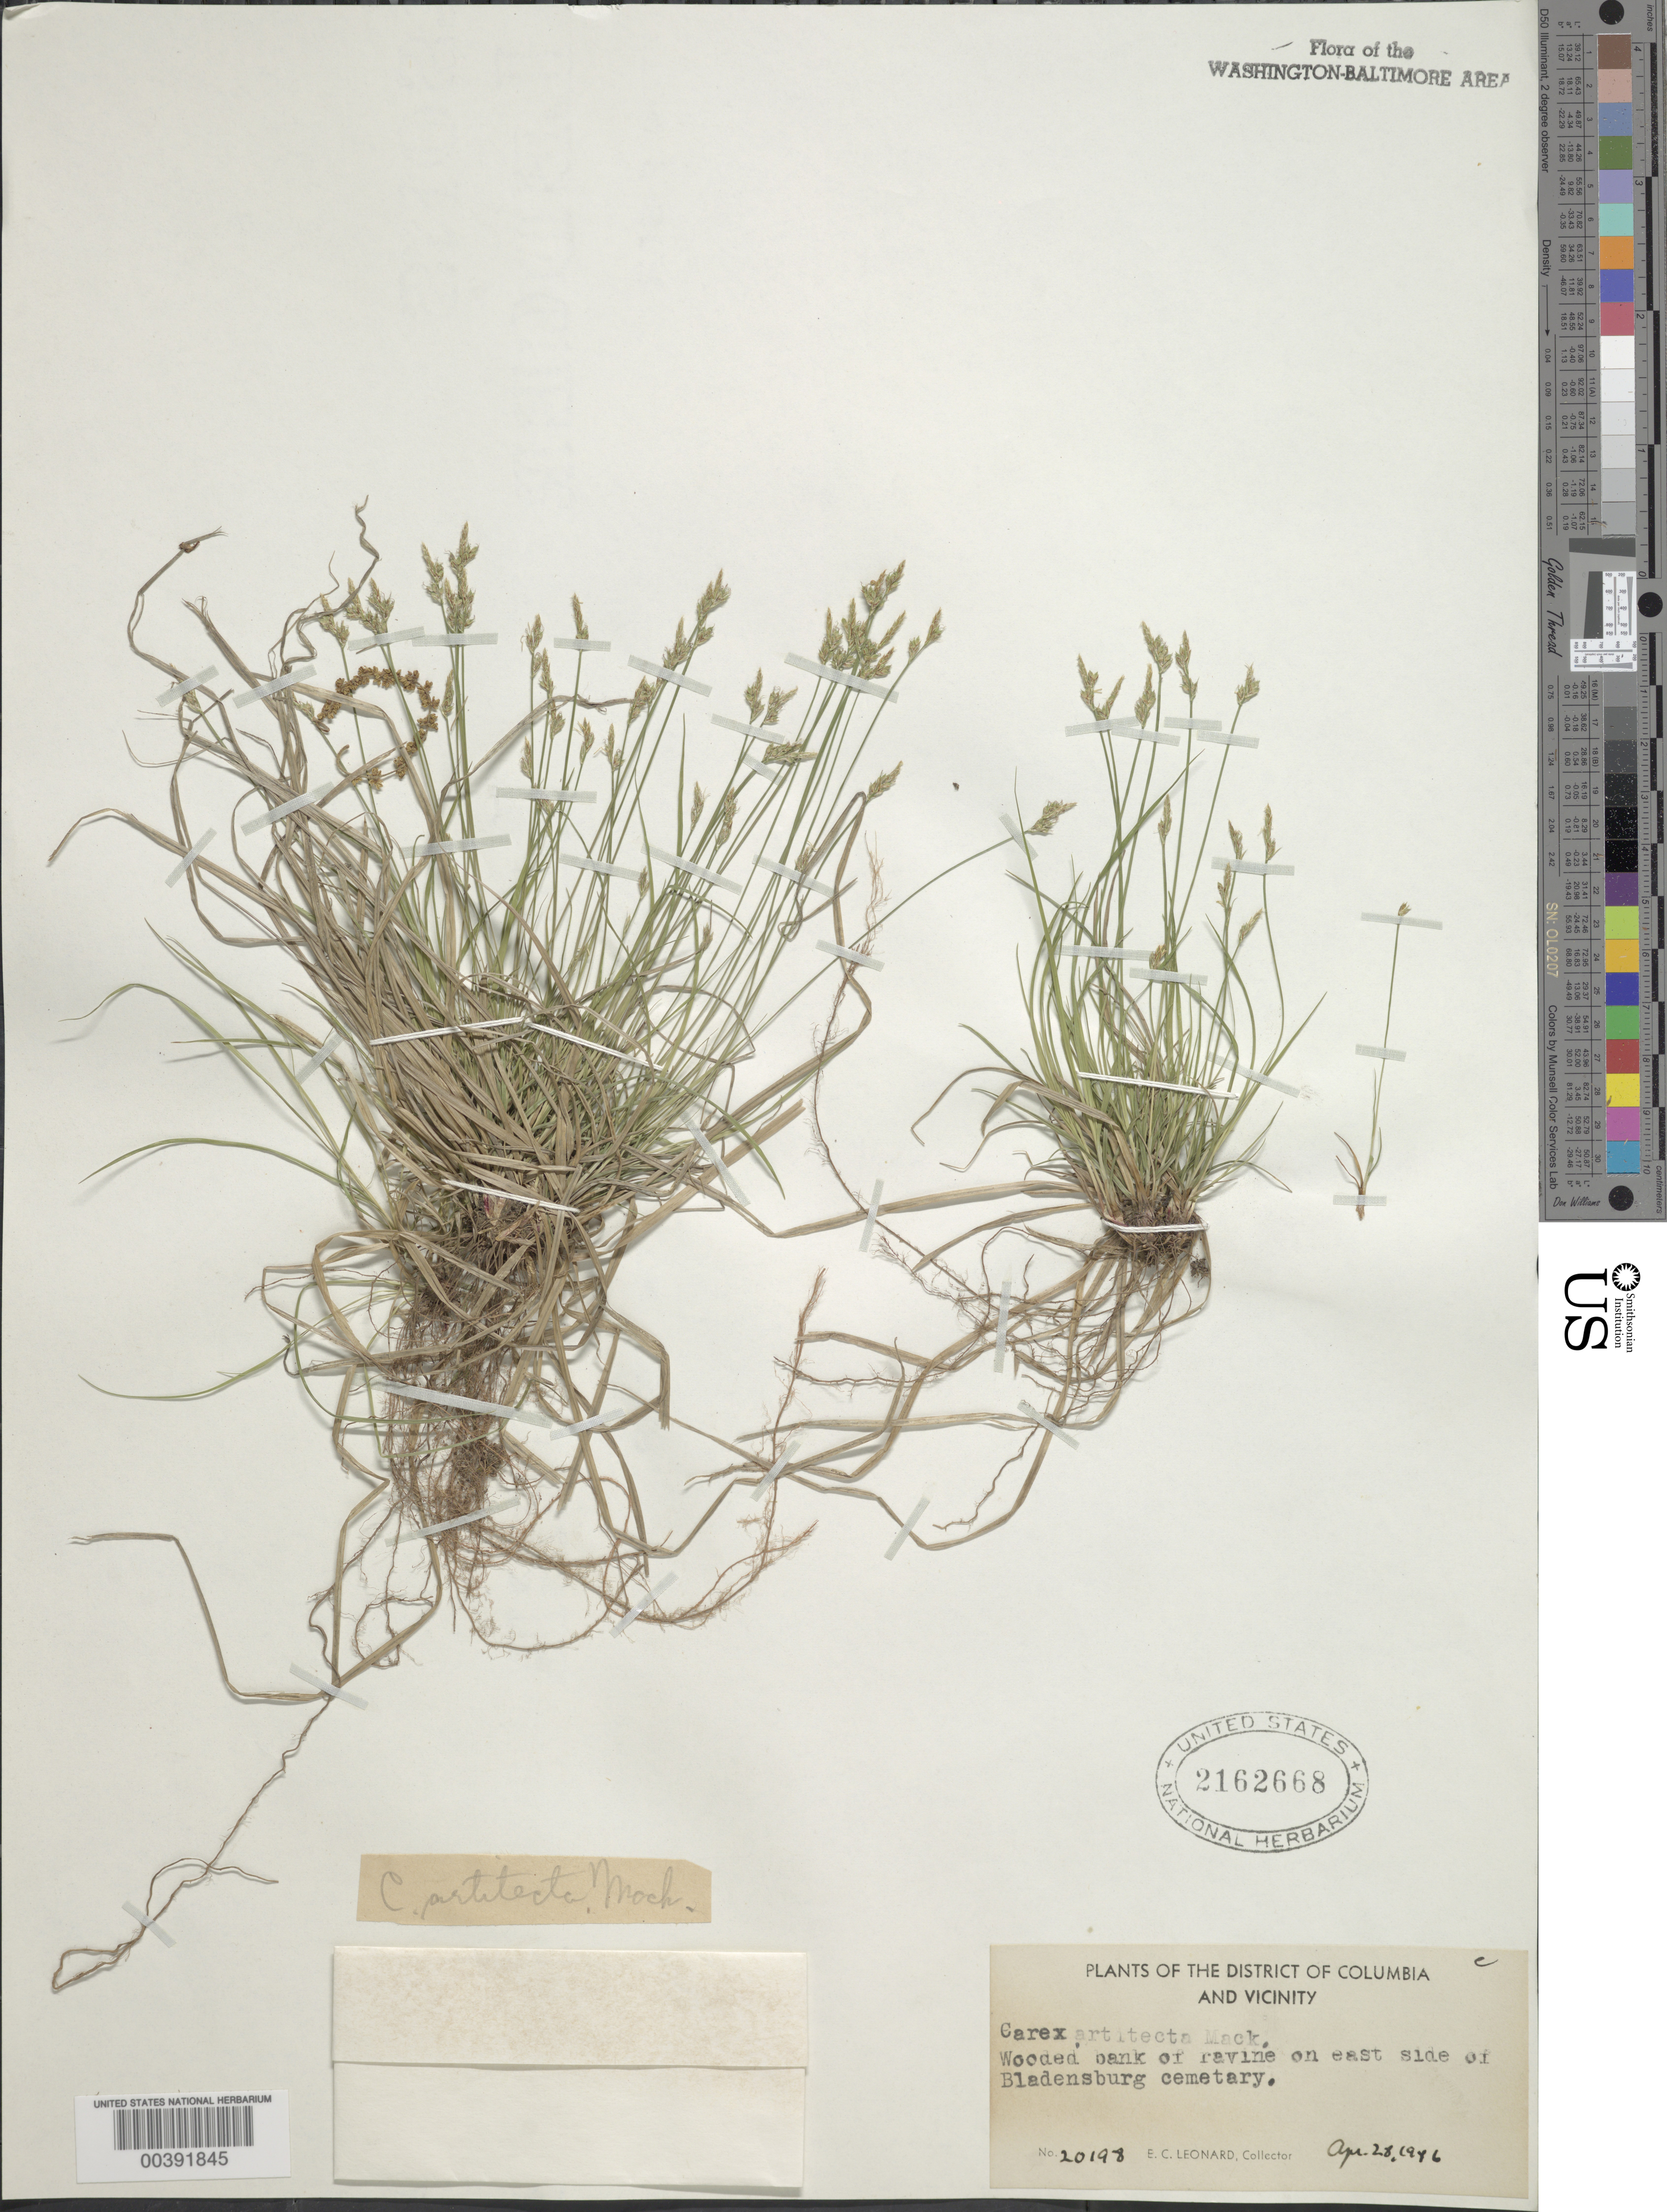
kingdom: Plantae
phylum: Tracheophyta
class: Liliopsida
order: Poales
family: Cyperaceae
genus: Carex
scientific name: Carex albicans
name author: Willd. ex Spreng.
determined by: Shetler, Stanwyn G., (US), NMNH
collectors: E. C. Leonard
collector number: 20198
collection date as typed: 28 Apr 1946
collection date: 1946-04-28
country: United States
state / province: Maryland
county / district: Prince George's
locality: Bladensburg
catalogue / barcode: US 2162668